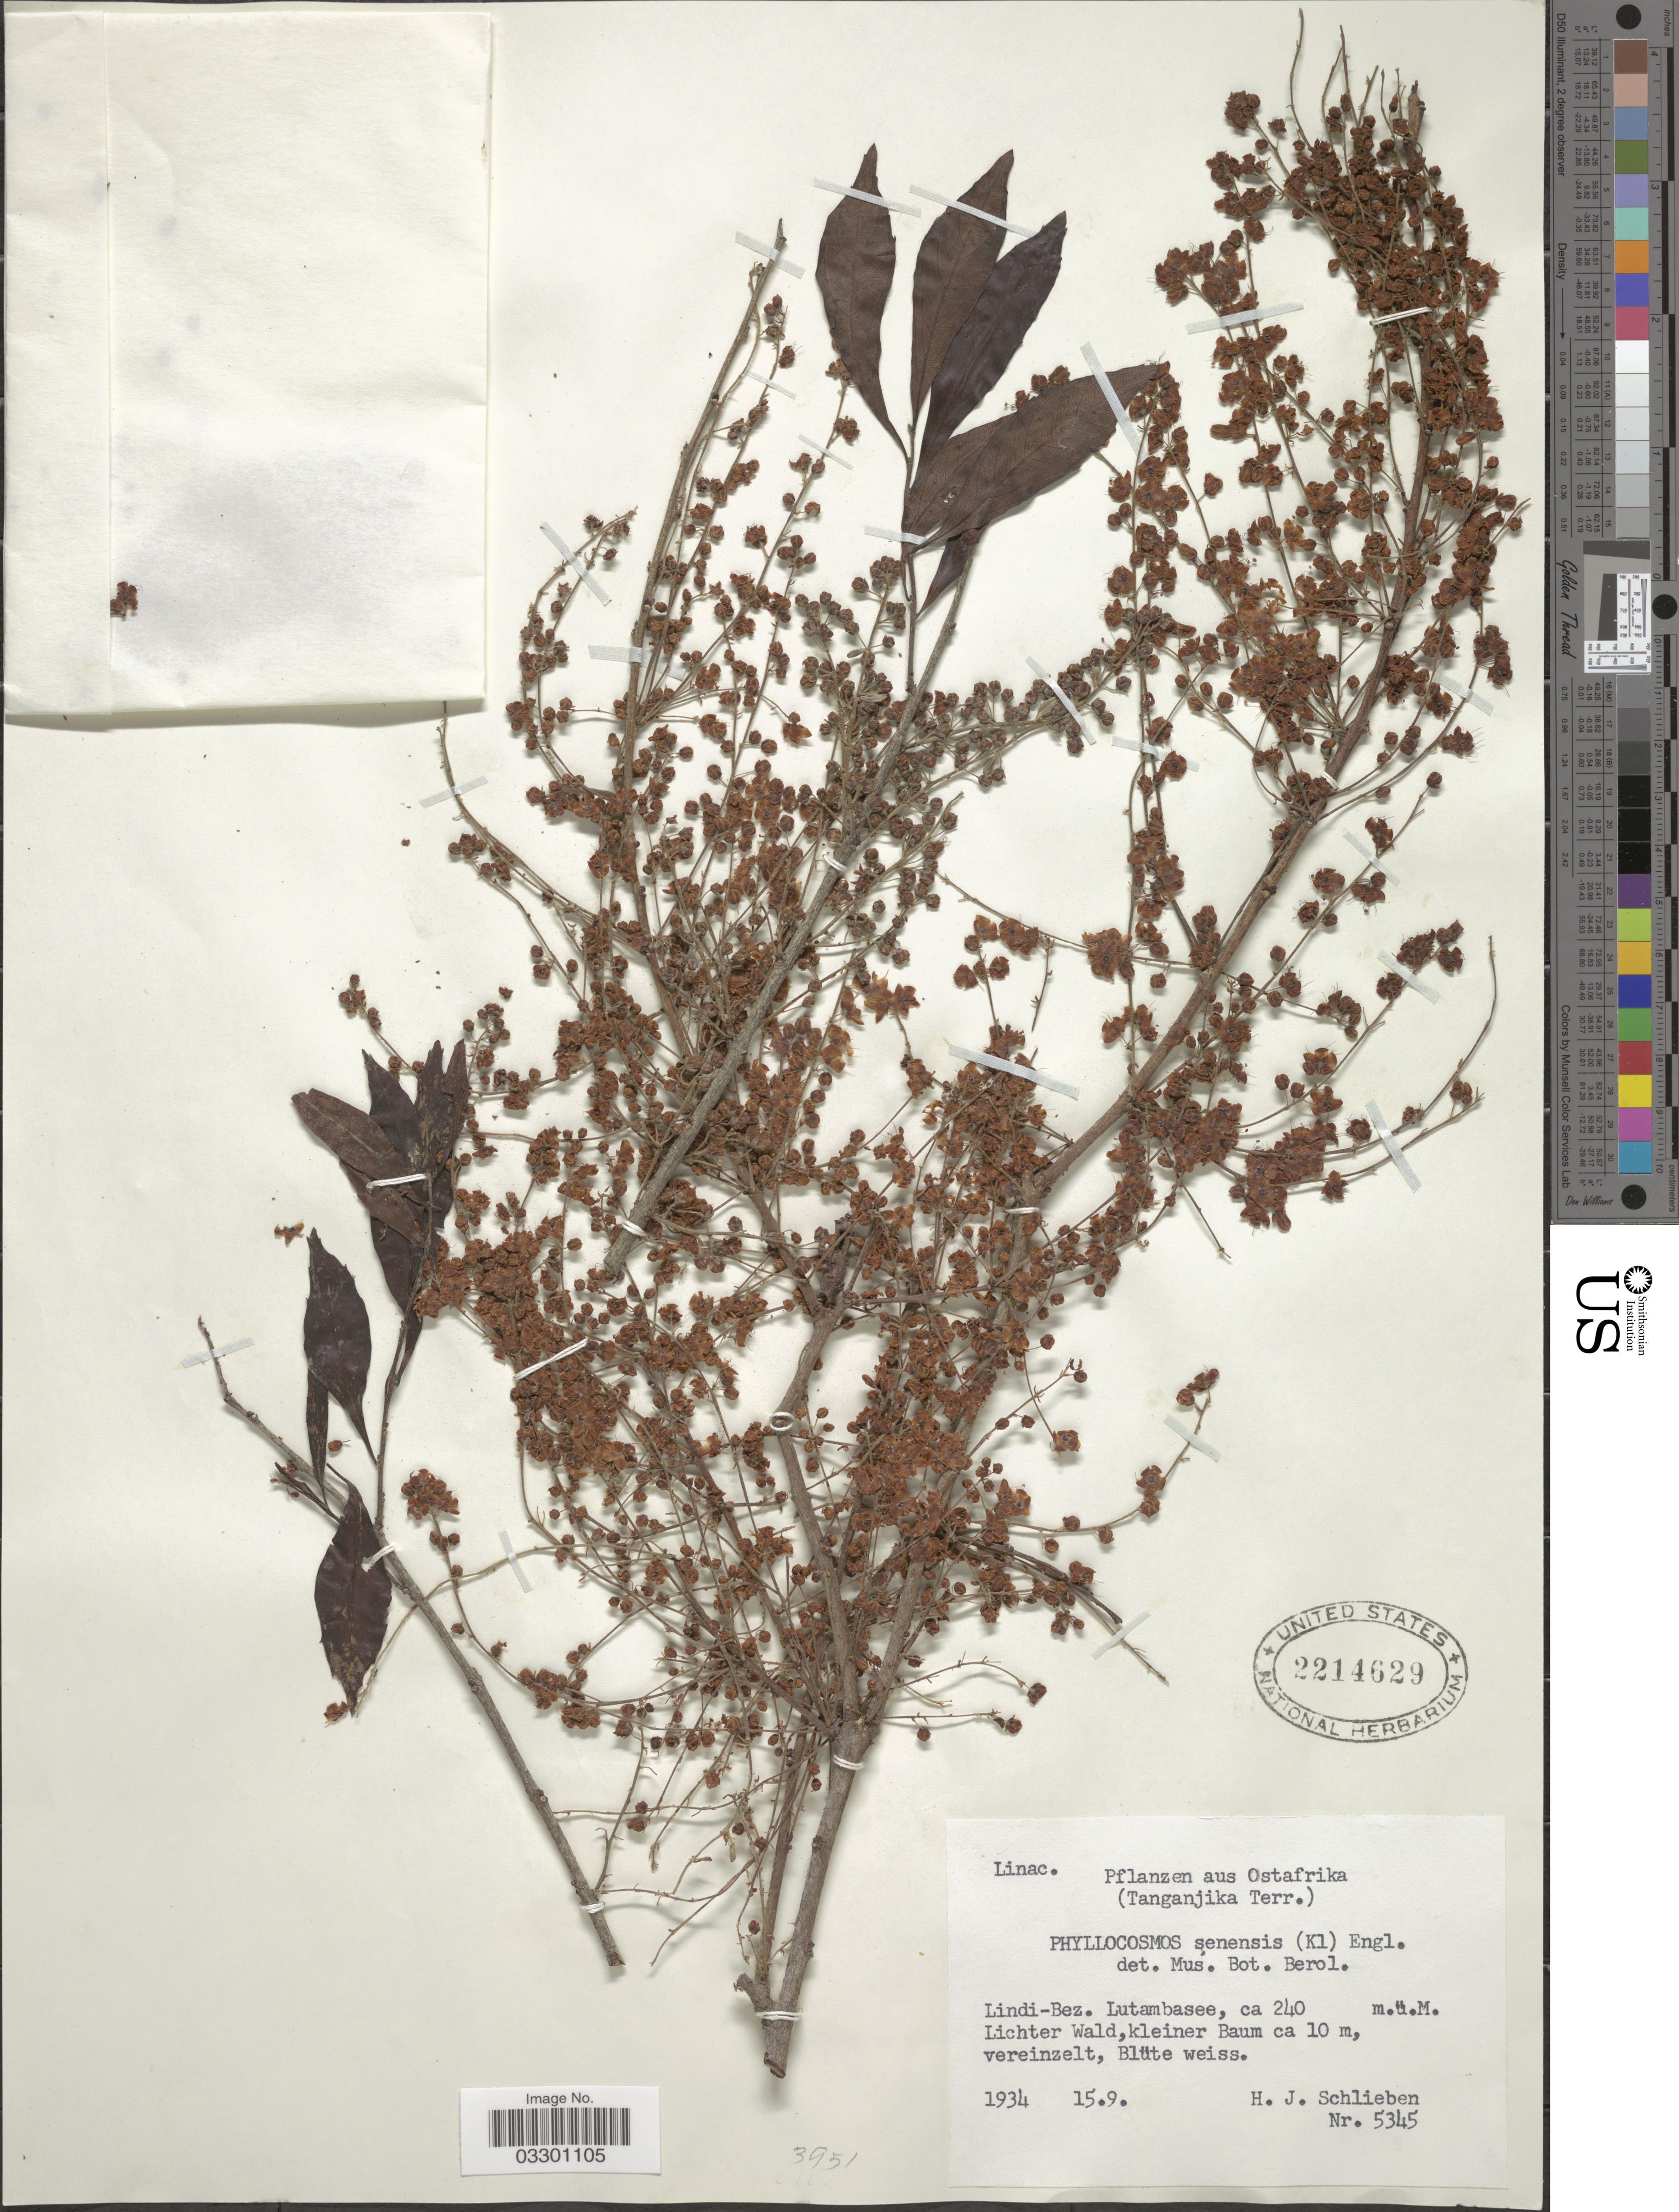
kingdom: Plantae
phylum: Tracheophyta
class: Magnoliopsida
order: Malpighiales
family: Ixonanthaceae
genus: Phyllocosmus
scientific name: Phyllocosmus senensis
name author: Engl.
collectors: H. J. Schlieben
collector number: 5345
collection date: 1934-09-15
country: Tanzania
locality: Ostafrika (Tanganjika Terr.). Lindi-Bez. Lutambasee.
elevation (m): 240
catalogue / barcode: US 2214629